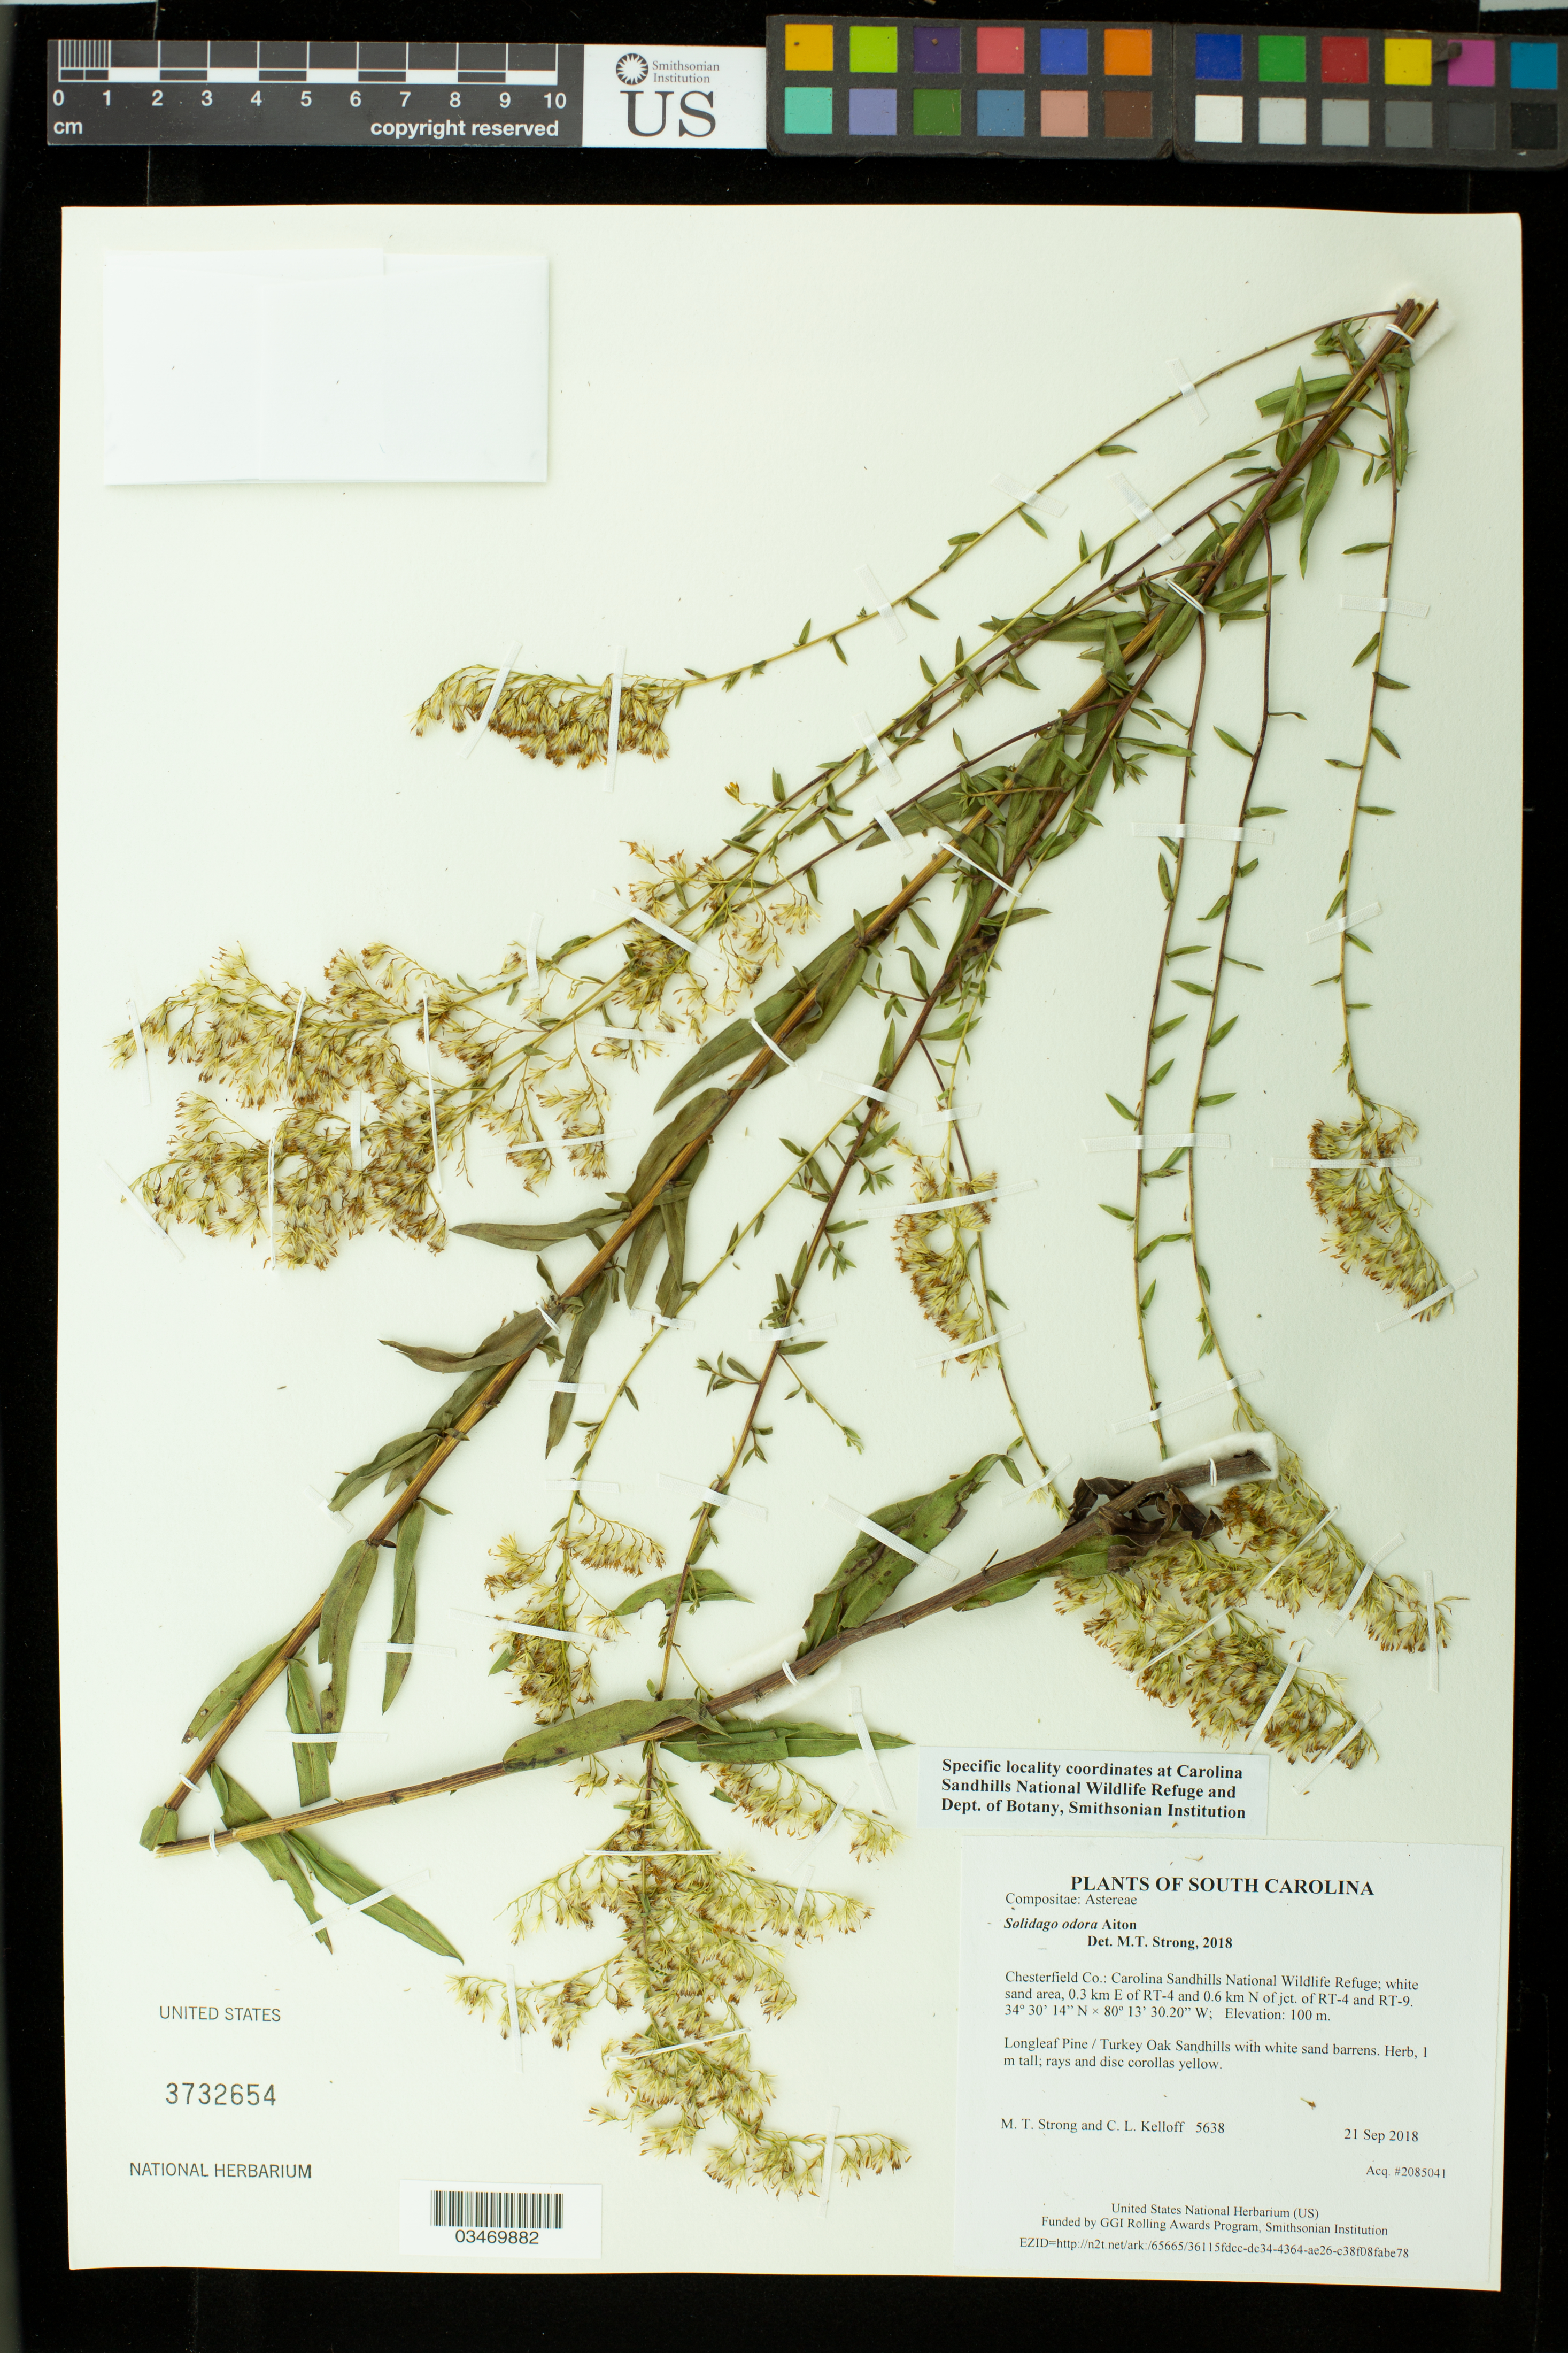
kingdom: Plantae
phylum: Tracheophyta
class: Magnoliopsida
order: Asterales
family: Asteraceae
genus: Solidago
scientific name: Solidago odora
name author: Aiton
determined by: Strong, M. T., (US), Smithsonian Institution - National Museum of Natural History (UNITED STATES)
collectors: M. T. Strong & C. L. Kelloff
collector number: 5638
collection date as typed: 21 Sep 2018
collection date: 2018-09-21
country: United States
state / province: South Carolina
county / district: Chesterfield Co.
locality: Carolina Sandhills National Wildlife Refuge; white sand area, 0.3 km E of RT-4 and 0.6 km N of jct. of RT-4 and RT-9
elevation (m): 100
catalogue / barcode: US 3732654